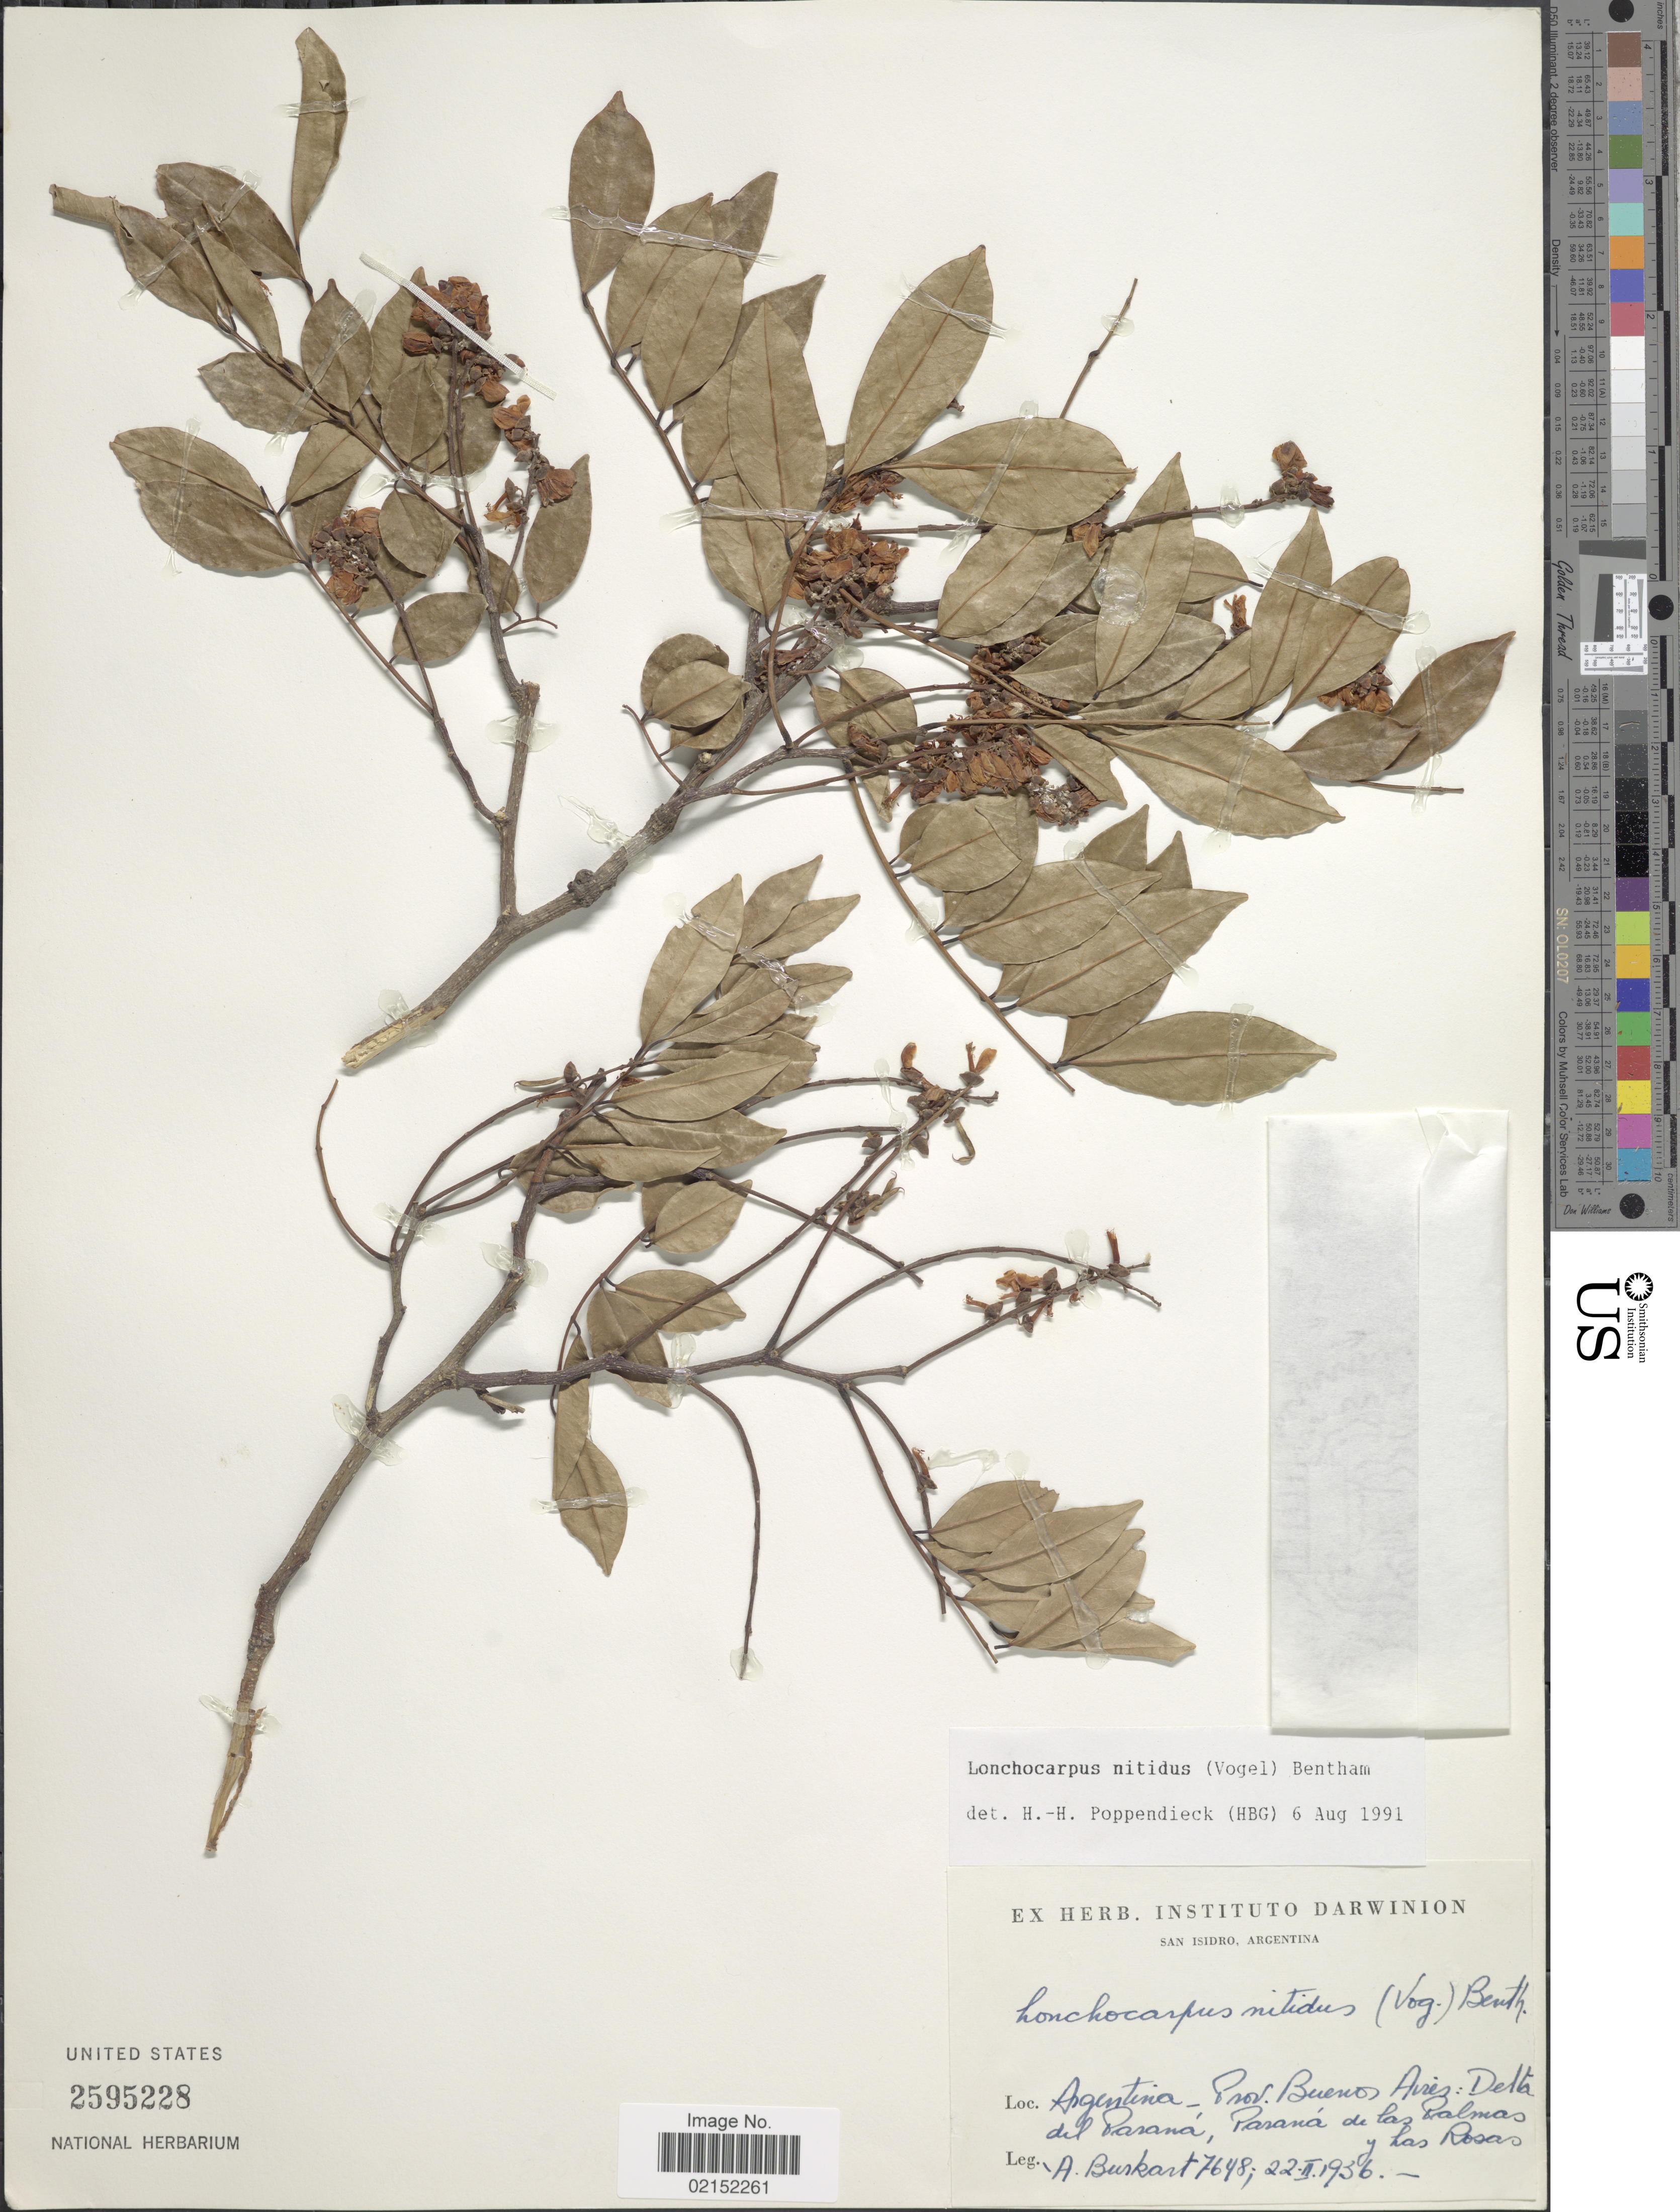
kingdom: Plantae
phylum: Tracheophyta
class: Magnoliopsida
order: Fabales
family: Fabaceae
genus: Lonchocarpus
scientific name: Lonchocarpus nitidus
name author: (Vogel) Benth.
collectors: A. E. Burkart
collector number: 7648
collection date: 1956-02-22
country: Argentina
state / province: Buenos Aires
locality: Argentina - Prov. Buenos Aires: Delta del Parana, Parana de las Palmas Las Rosas.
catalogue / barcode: US 2595228